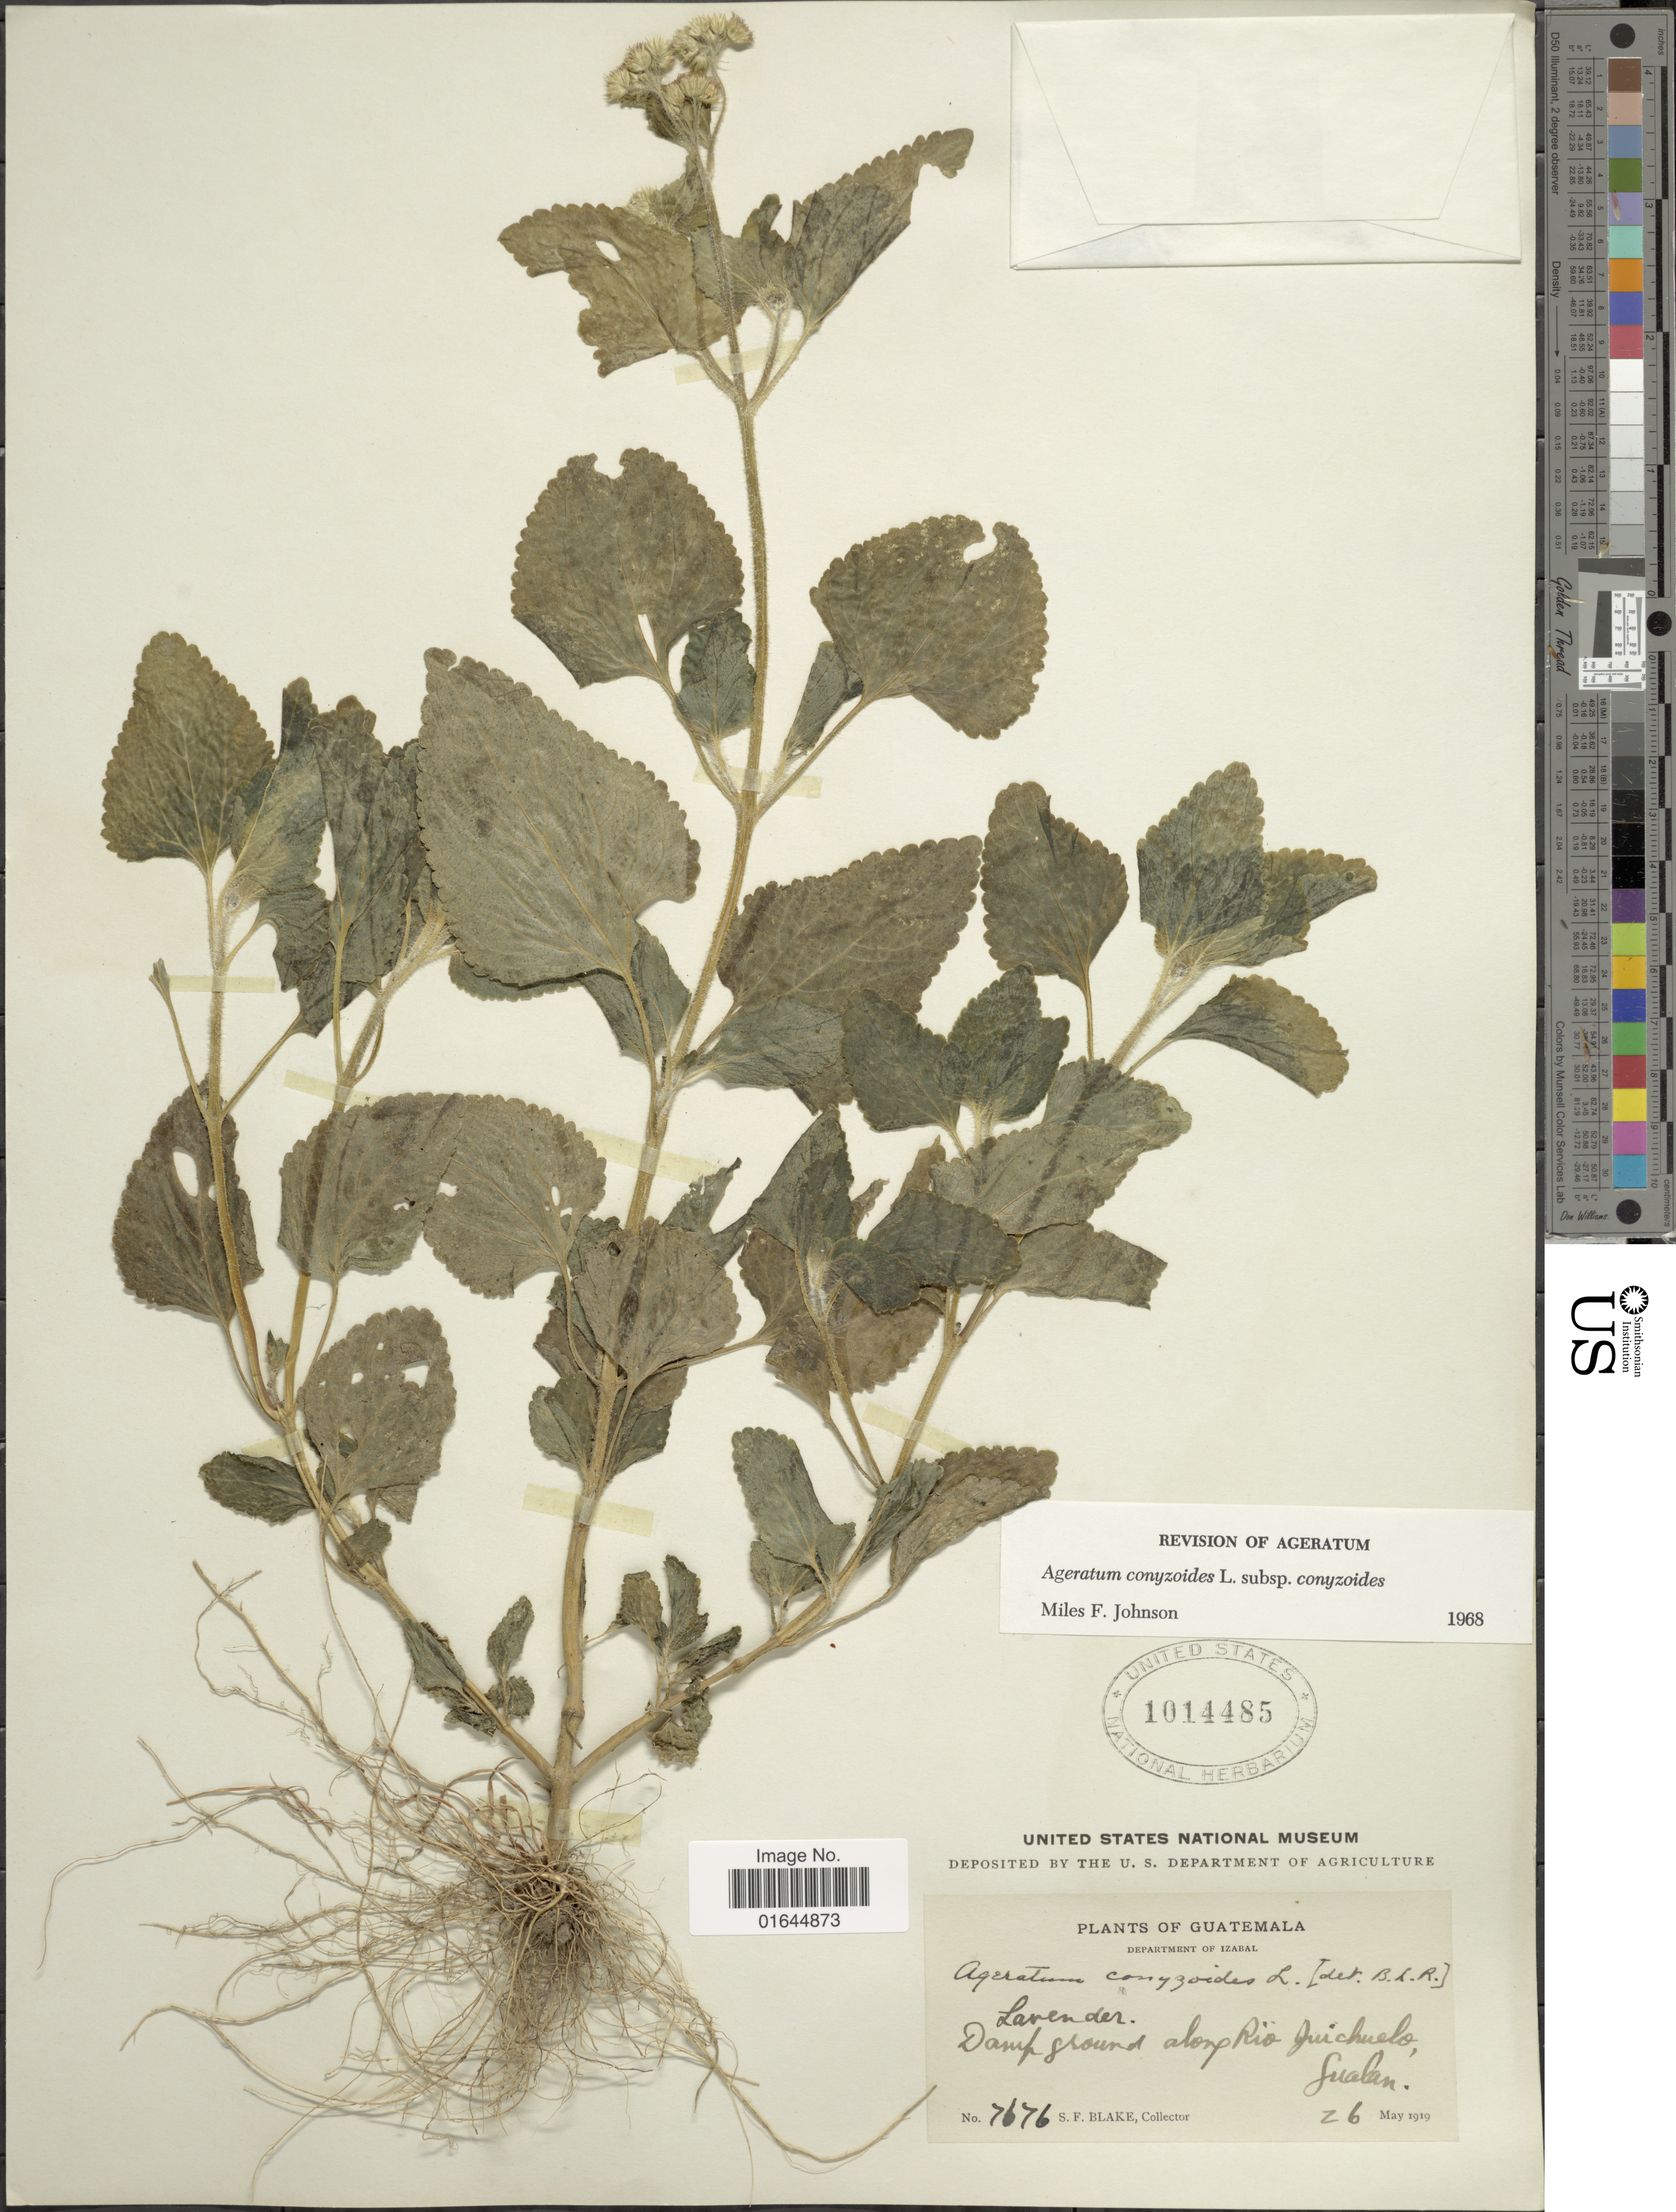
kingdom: Plantae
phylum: Tracheophyta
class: Magnoliopsida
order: Asterales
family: Asteraceae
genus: Ageratum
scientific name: Ageratum houstonianum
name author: Mill.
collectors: S. Blake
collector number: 7676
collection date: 1919-05-26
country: Guatemala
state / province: Izabal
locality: Guatemala, Department of Izabal, along Rio Juichuelo Gualan.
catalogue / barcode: US 1014485